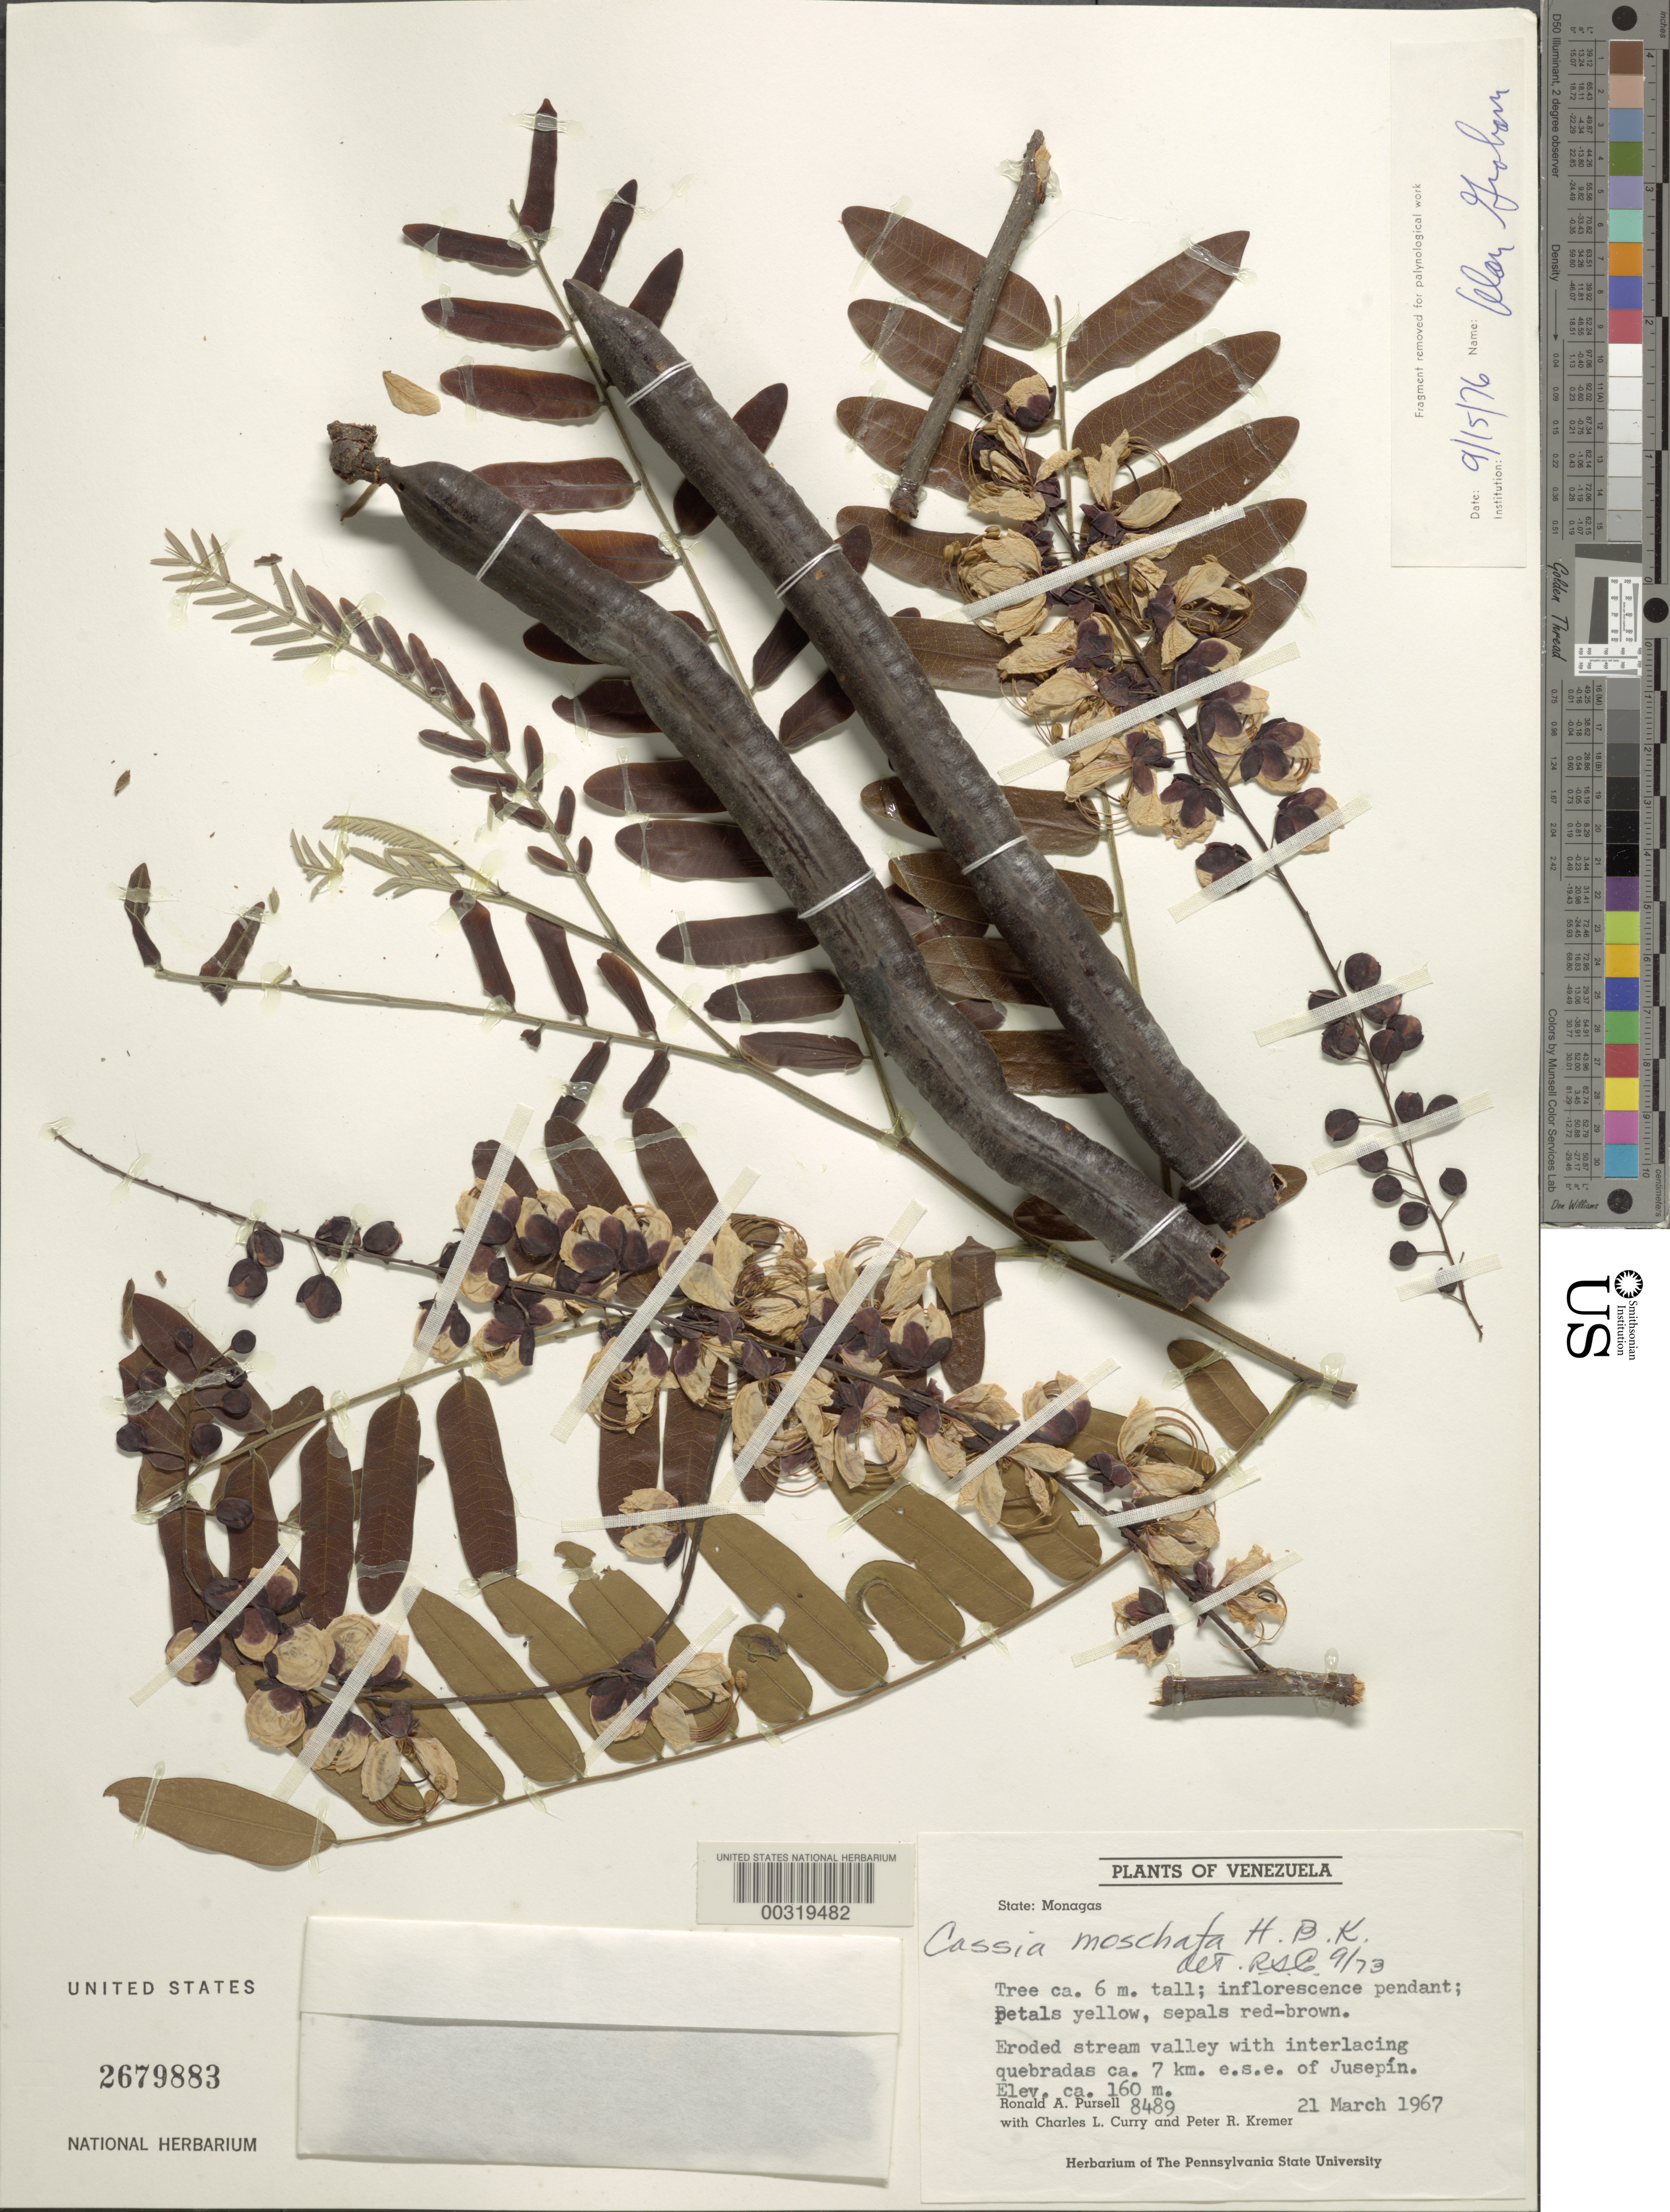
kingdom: Plantae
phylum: Tracheophyta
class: Magnoliopsida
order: Fabales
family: Fabaceae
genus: Cassia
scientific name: Cassia moschata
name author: Kunth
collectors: R. A. Pursell, C. L. Curry & P. R. Kremer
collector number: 8489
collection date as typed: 21 Mar 1967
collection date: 1967-03-21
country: Venezuela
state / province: Monagas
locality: Ca 7 km ese of jusepin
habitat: Eroded stream valley with interlacing quebradas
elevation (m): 160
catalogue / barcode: US 2679883